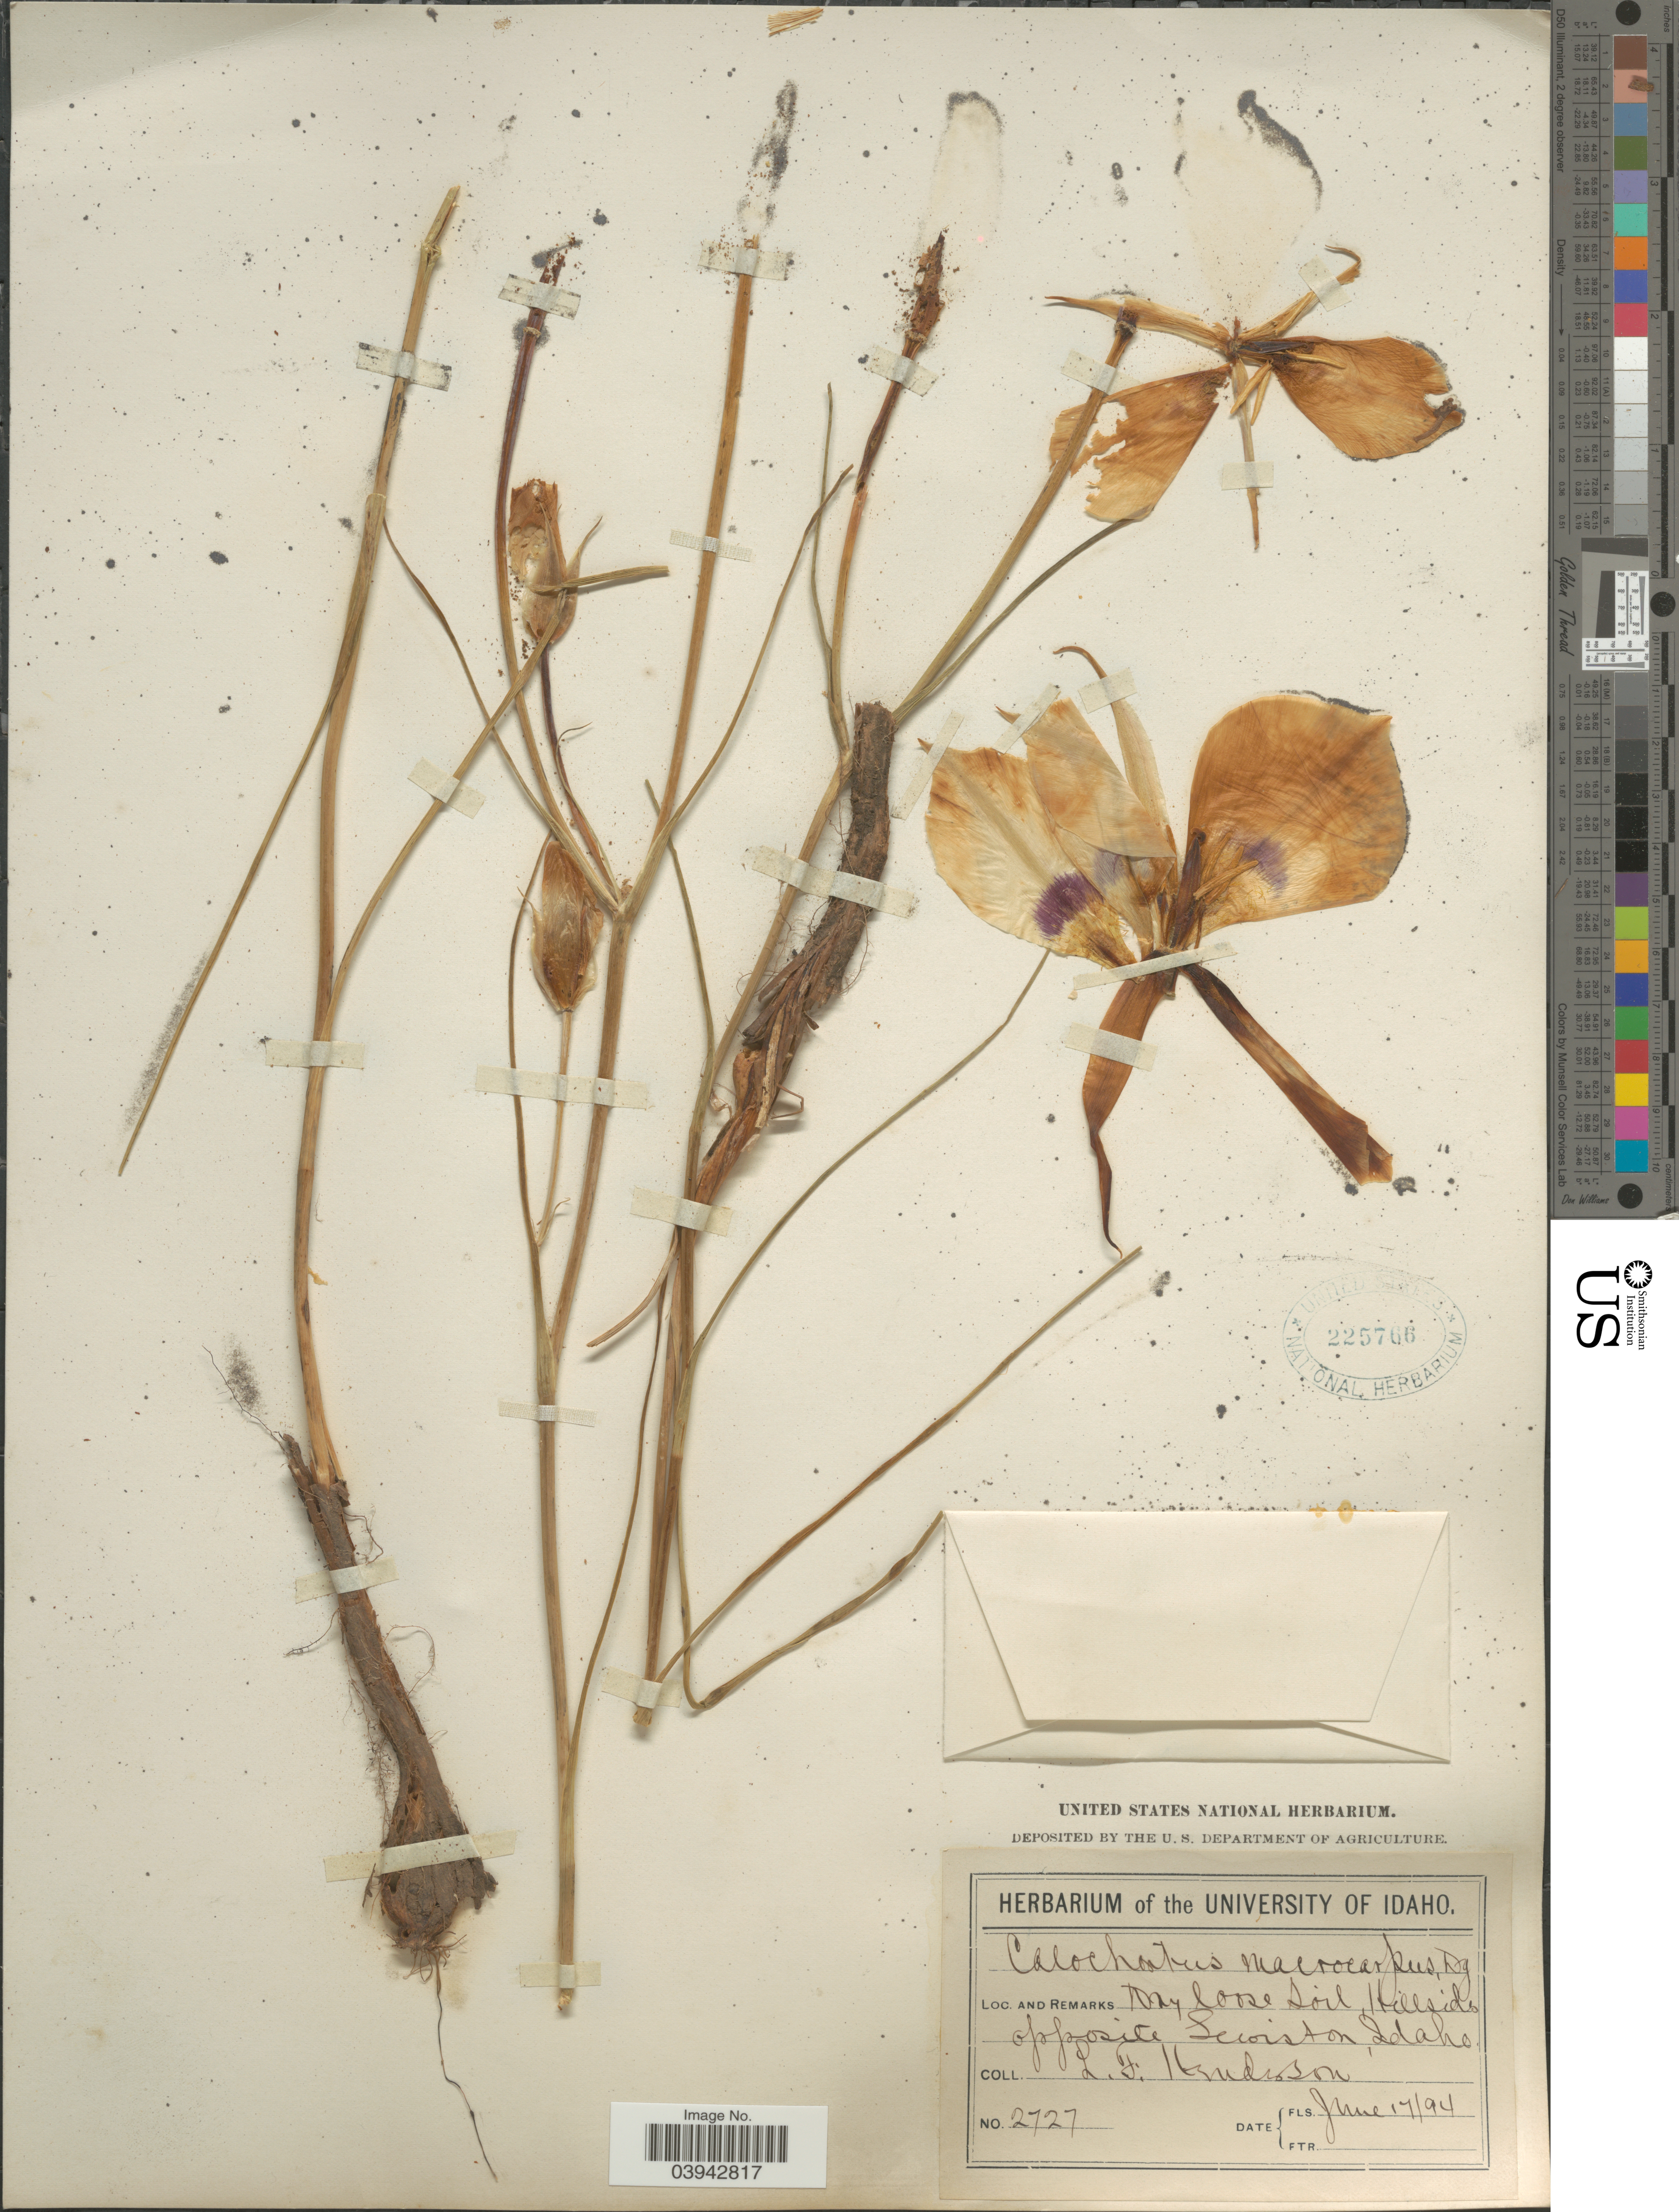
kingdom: Plantae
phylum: Tracheophyta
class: Liliopsida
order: Liliales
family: Liliaceae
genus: Calochortus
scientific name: Calochortus macrocarpus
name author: Douglas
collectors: L. Henderson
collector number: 2727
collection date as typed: Transcribed d/m/y: 17/6/94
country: United States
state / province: Idaho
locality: Hillsides opposite Lewiston.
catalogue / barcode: US 225766